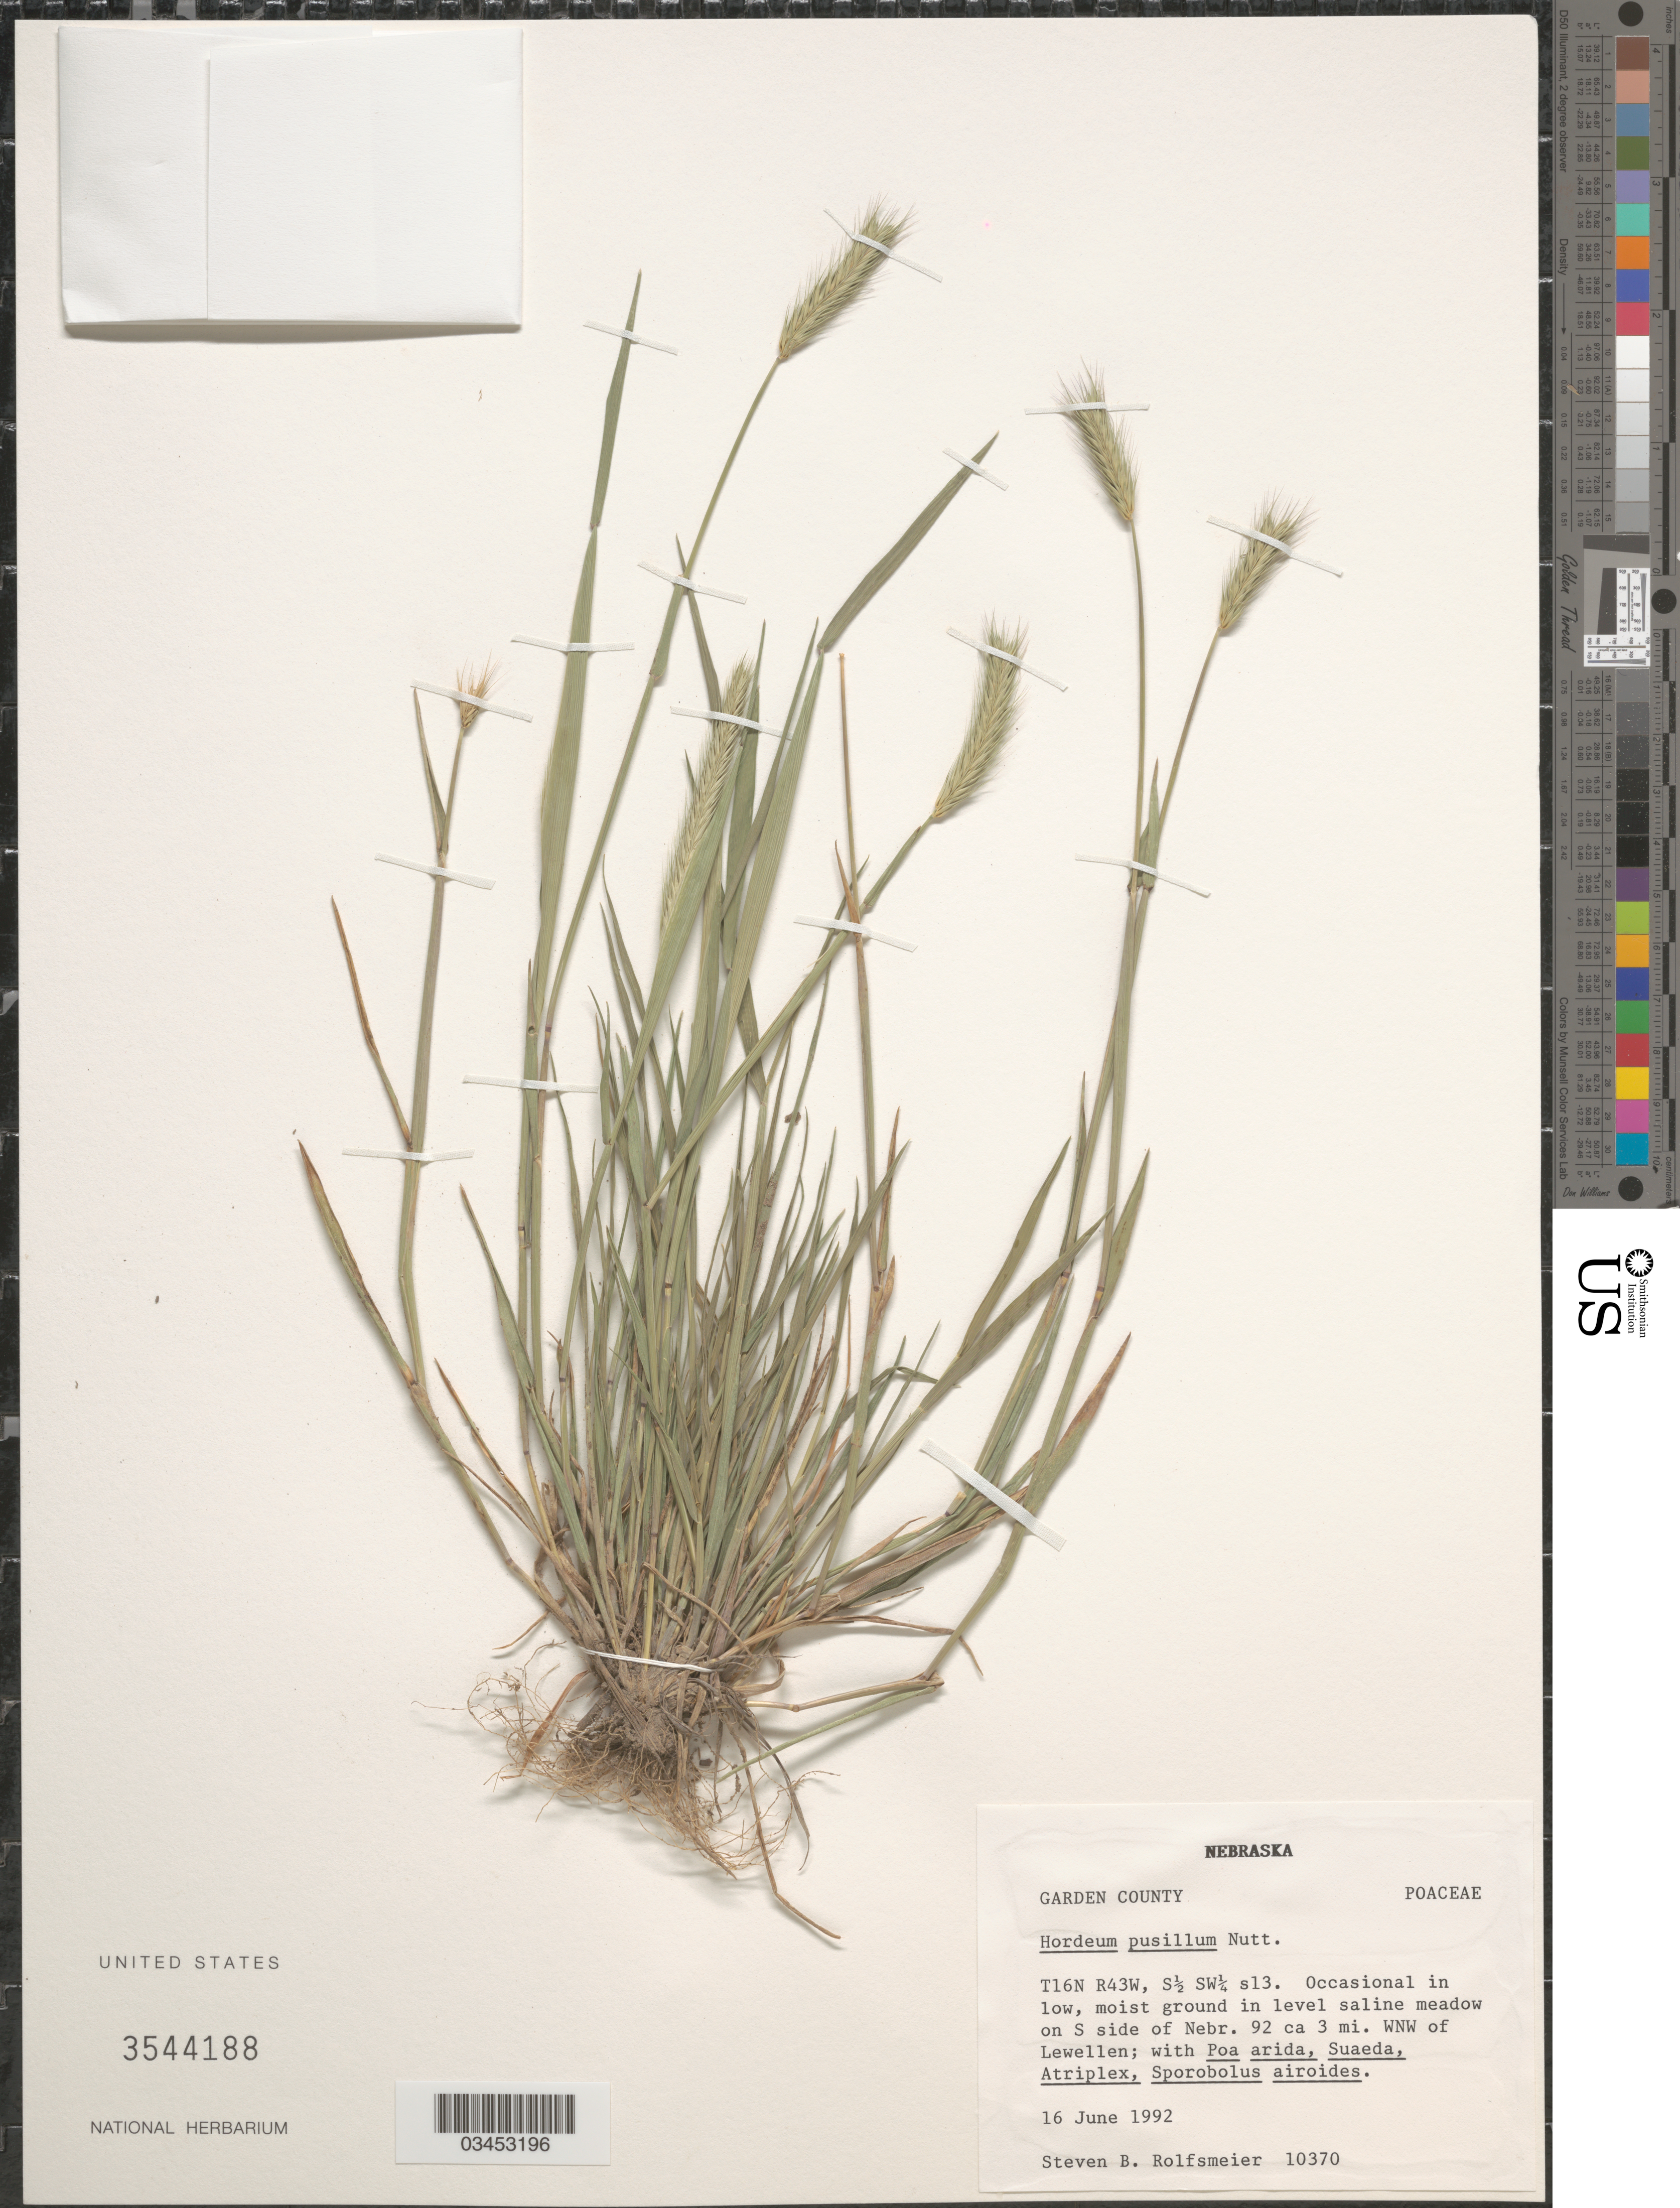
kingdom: Plantae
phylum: Tracheophyta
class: Liliopsida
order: Poales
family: Poaceae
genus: Hordeum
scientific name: Hordeum pusillum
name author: Nutt.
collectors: S. Rolfsmeier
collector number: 10370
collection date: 1992-06-16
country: United States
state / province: Nebraska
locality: Garden County. T16N, R43W, S1/2 SW1/4 s13. Occasional in low, moist ground in level saline meadow on S side of Nebr. 92 ca 3 mi. WNW of Lewellen.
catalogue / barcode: US 3544188